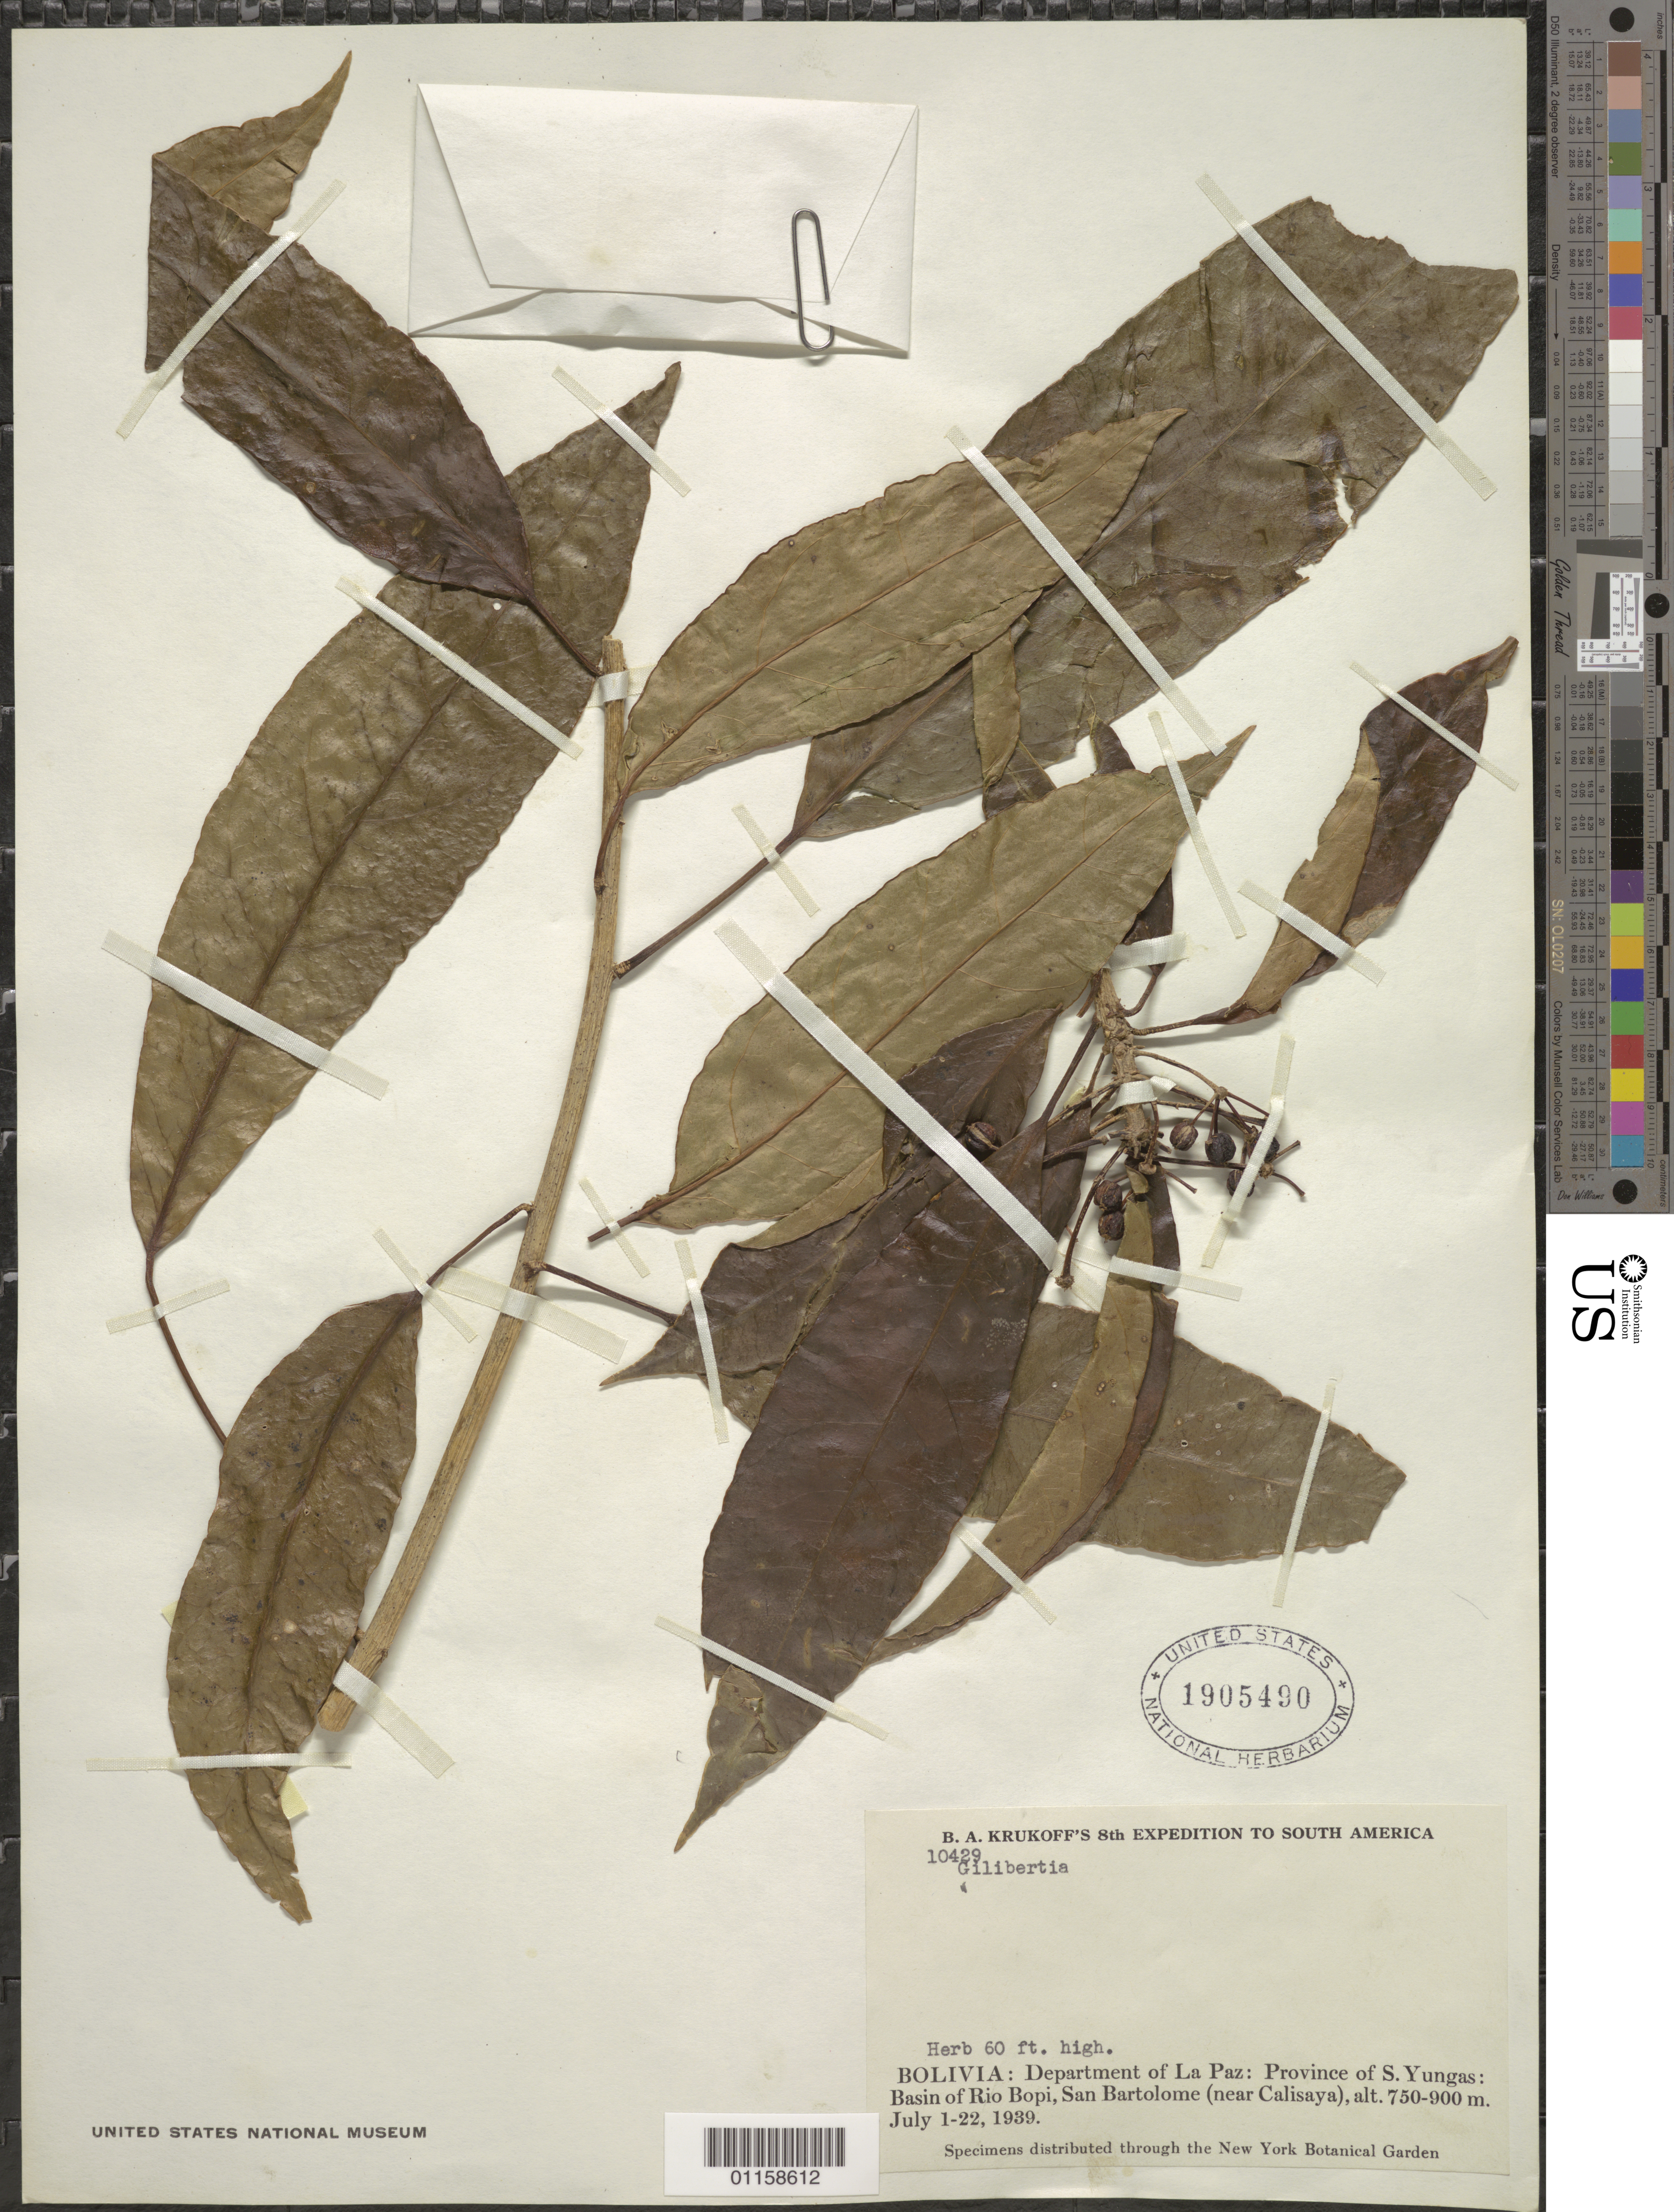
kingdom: Plantae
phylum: Tracheophyta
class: Magnoliopsida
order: Apiales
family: Araliaceae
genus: Dendropanax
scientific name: Dendropanax sp.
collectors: B. A. Krukoff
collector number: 10429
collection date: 1939-07-01/1939-07-22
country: Bolivia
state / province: La Páz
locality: Prov. of S. Yungas: Basin of Rio Bopi, San Bartolome (near Calisaya).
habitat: Herb.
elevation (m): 750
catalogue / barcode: US 1905490